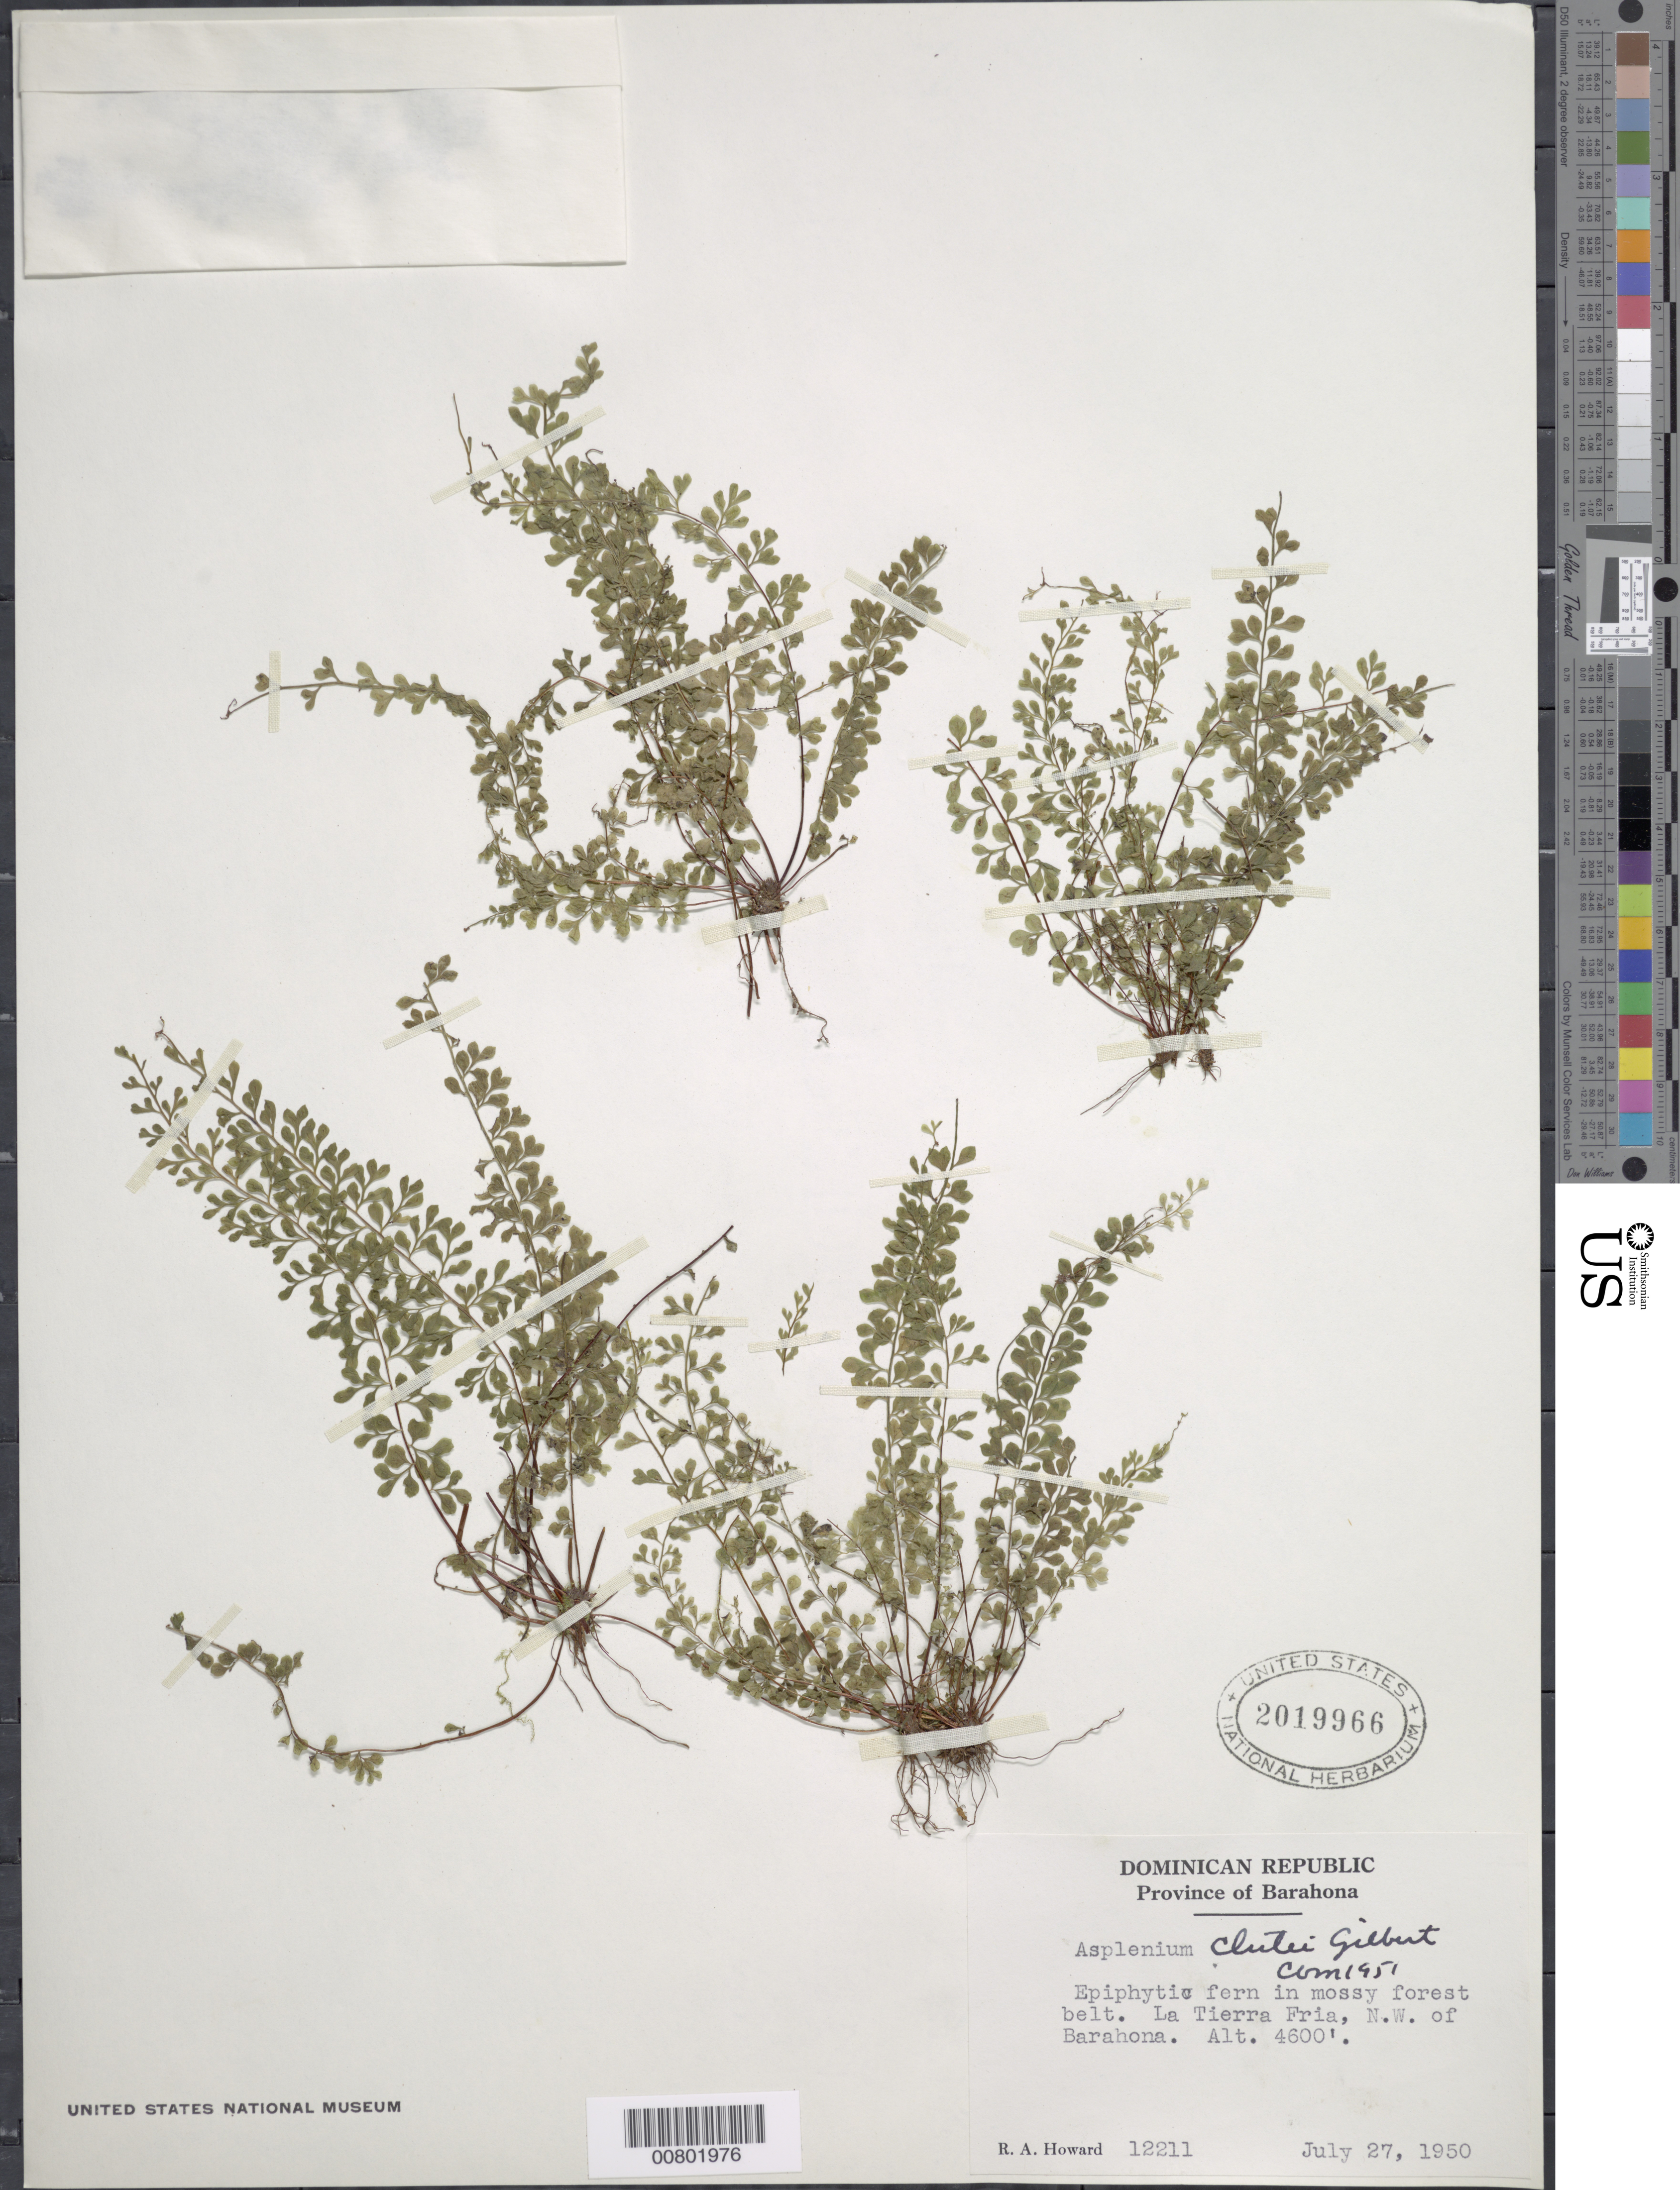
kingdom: Plantae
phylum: Tracheophyta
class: Polypodiopsida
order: Polypodiales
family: Aspleniaceae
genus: Asplenium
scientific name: Asplenium clutei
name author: Gilbert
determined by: Morton, C. V.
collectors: R. A. Howard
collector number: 12211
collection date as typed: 27 Jul 1950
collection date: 1950-07-27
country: Dominican Republic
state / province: Barahona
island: Hispaniola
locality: La Tierra Fria, NW of Barahona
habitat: Mossy forest belt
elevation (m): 1402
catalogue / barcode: US 2019966